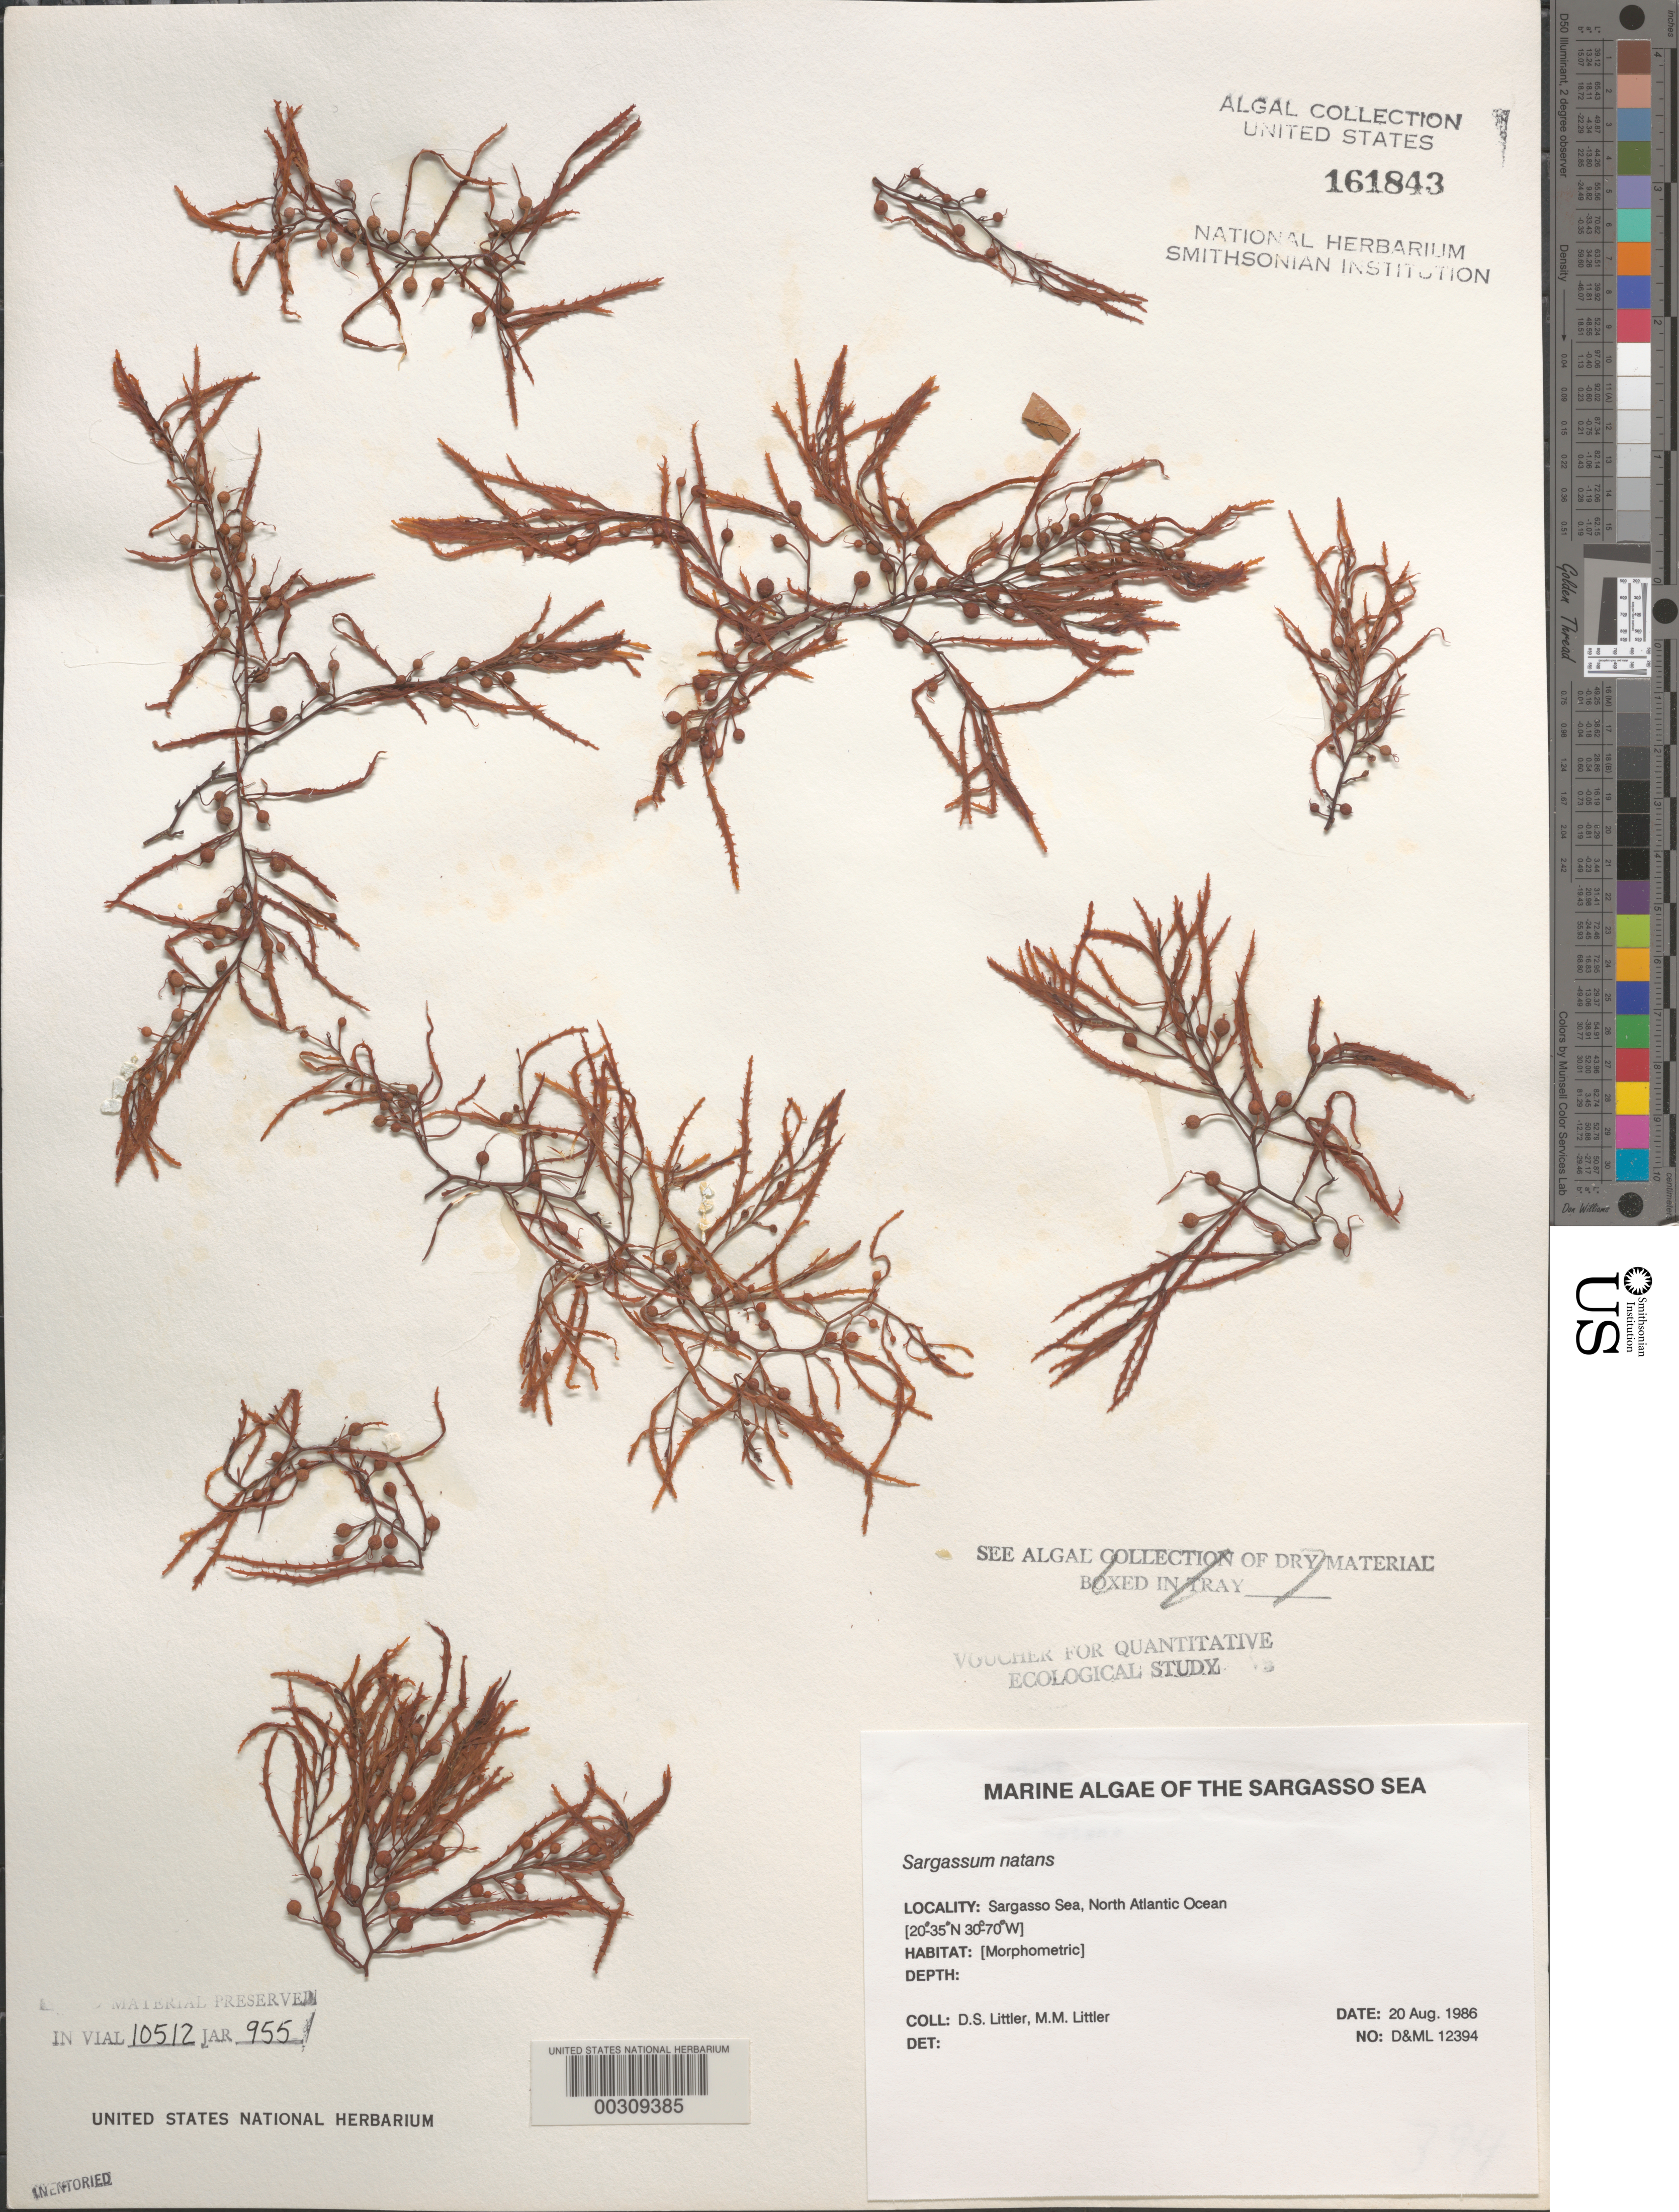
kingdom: Chromista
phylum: Ochrophyta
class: Phaeophyceae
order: Fucales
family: Sargassaceae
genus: Sargassum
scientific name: Sargassum natans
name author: (L.) Gaillon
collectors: D. S. Littler & M. M. Littler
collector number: D&ML 12394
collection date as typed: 20 Aug 1986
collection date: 1986-08-20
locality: Sargasso Sea, North Atlantic Ocean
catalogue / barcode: US 161843